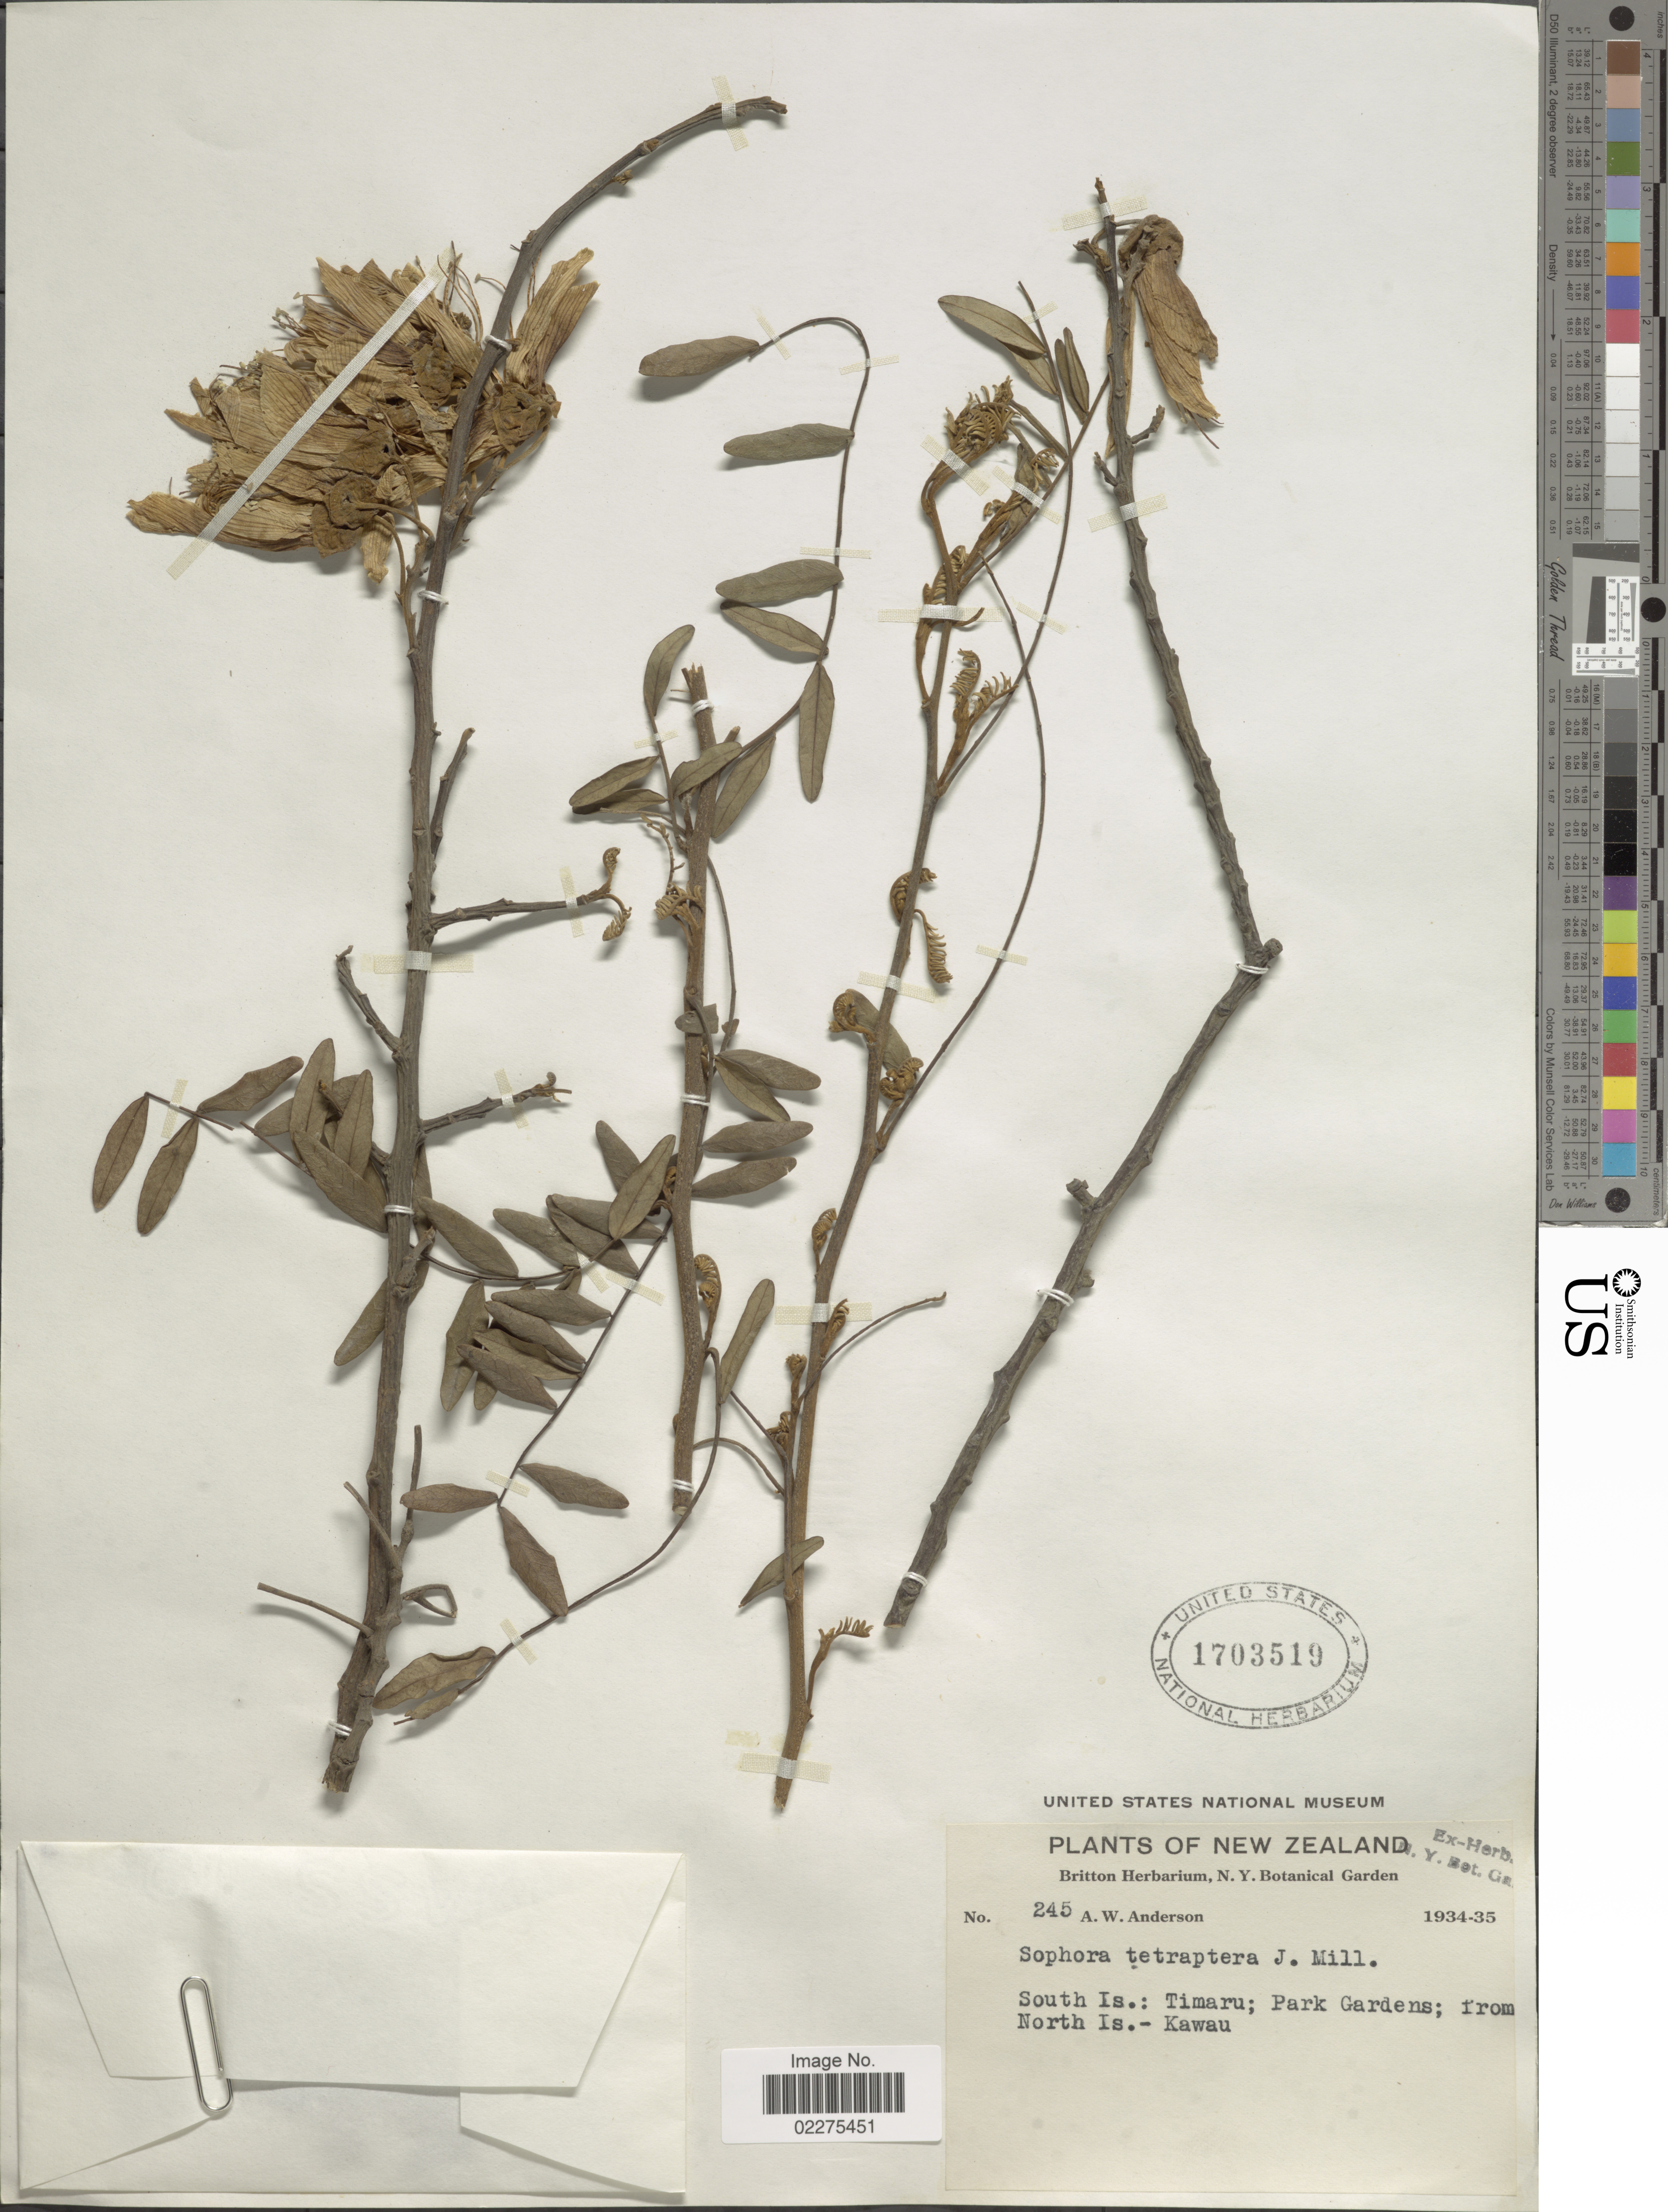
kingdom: Plantae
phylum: Tracheophyta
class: Magnoliopsida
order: Fabales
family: Fabaceae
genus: Sophora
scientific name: Sophora tetraptera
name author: J.F. Mill.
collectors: A. W. Anderson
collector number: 245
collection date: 1934/1935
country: New Zealand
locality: South Is.: Timaru; Park Gardens; from North Is.- Kawau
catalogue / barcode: US 1703519